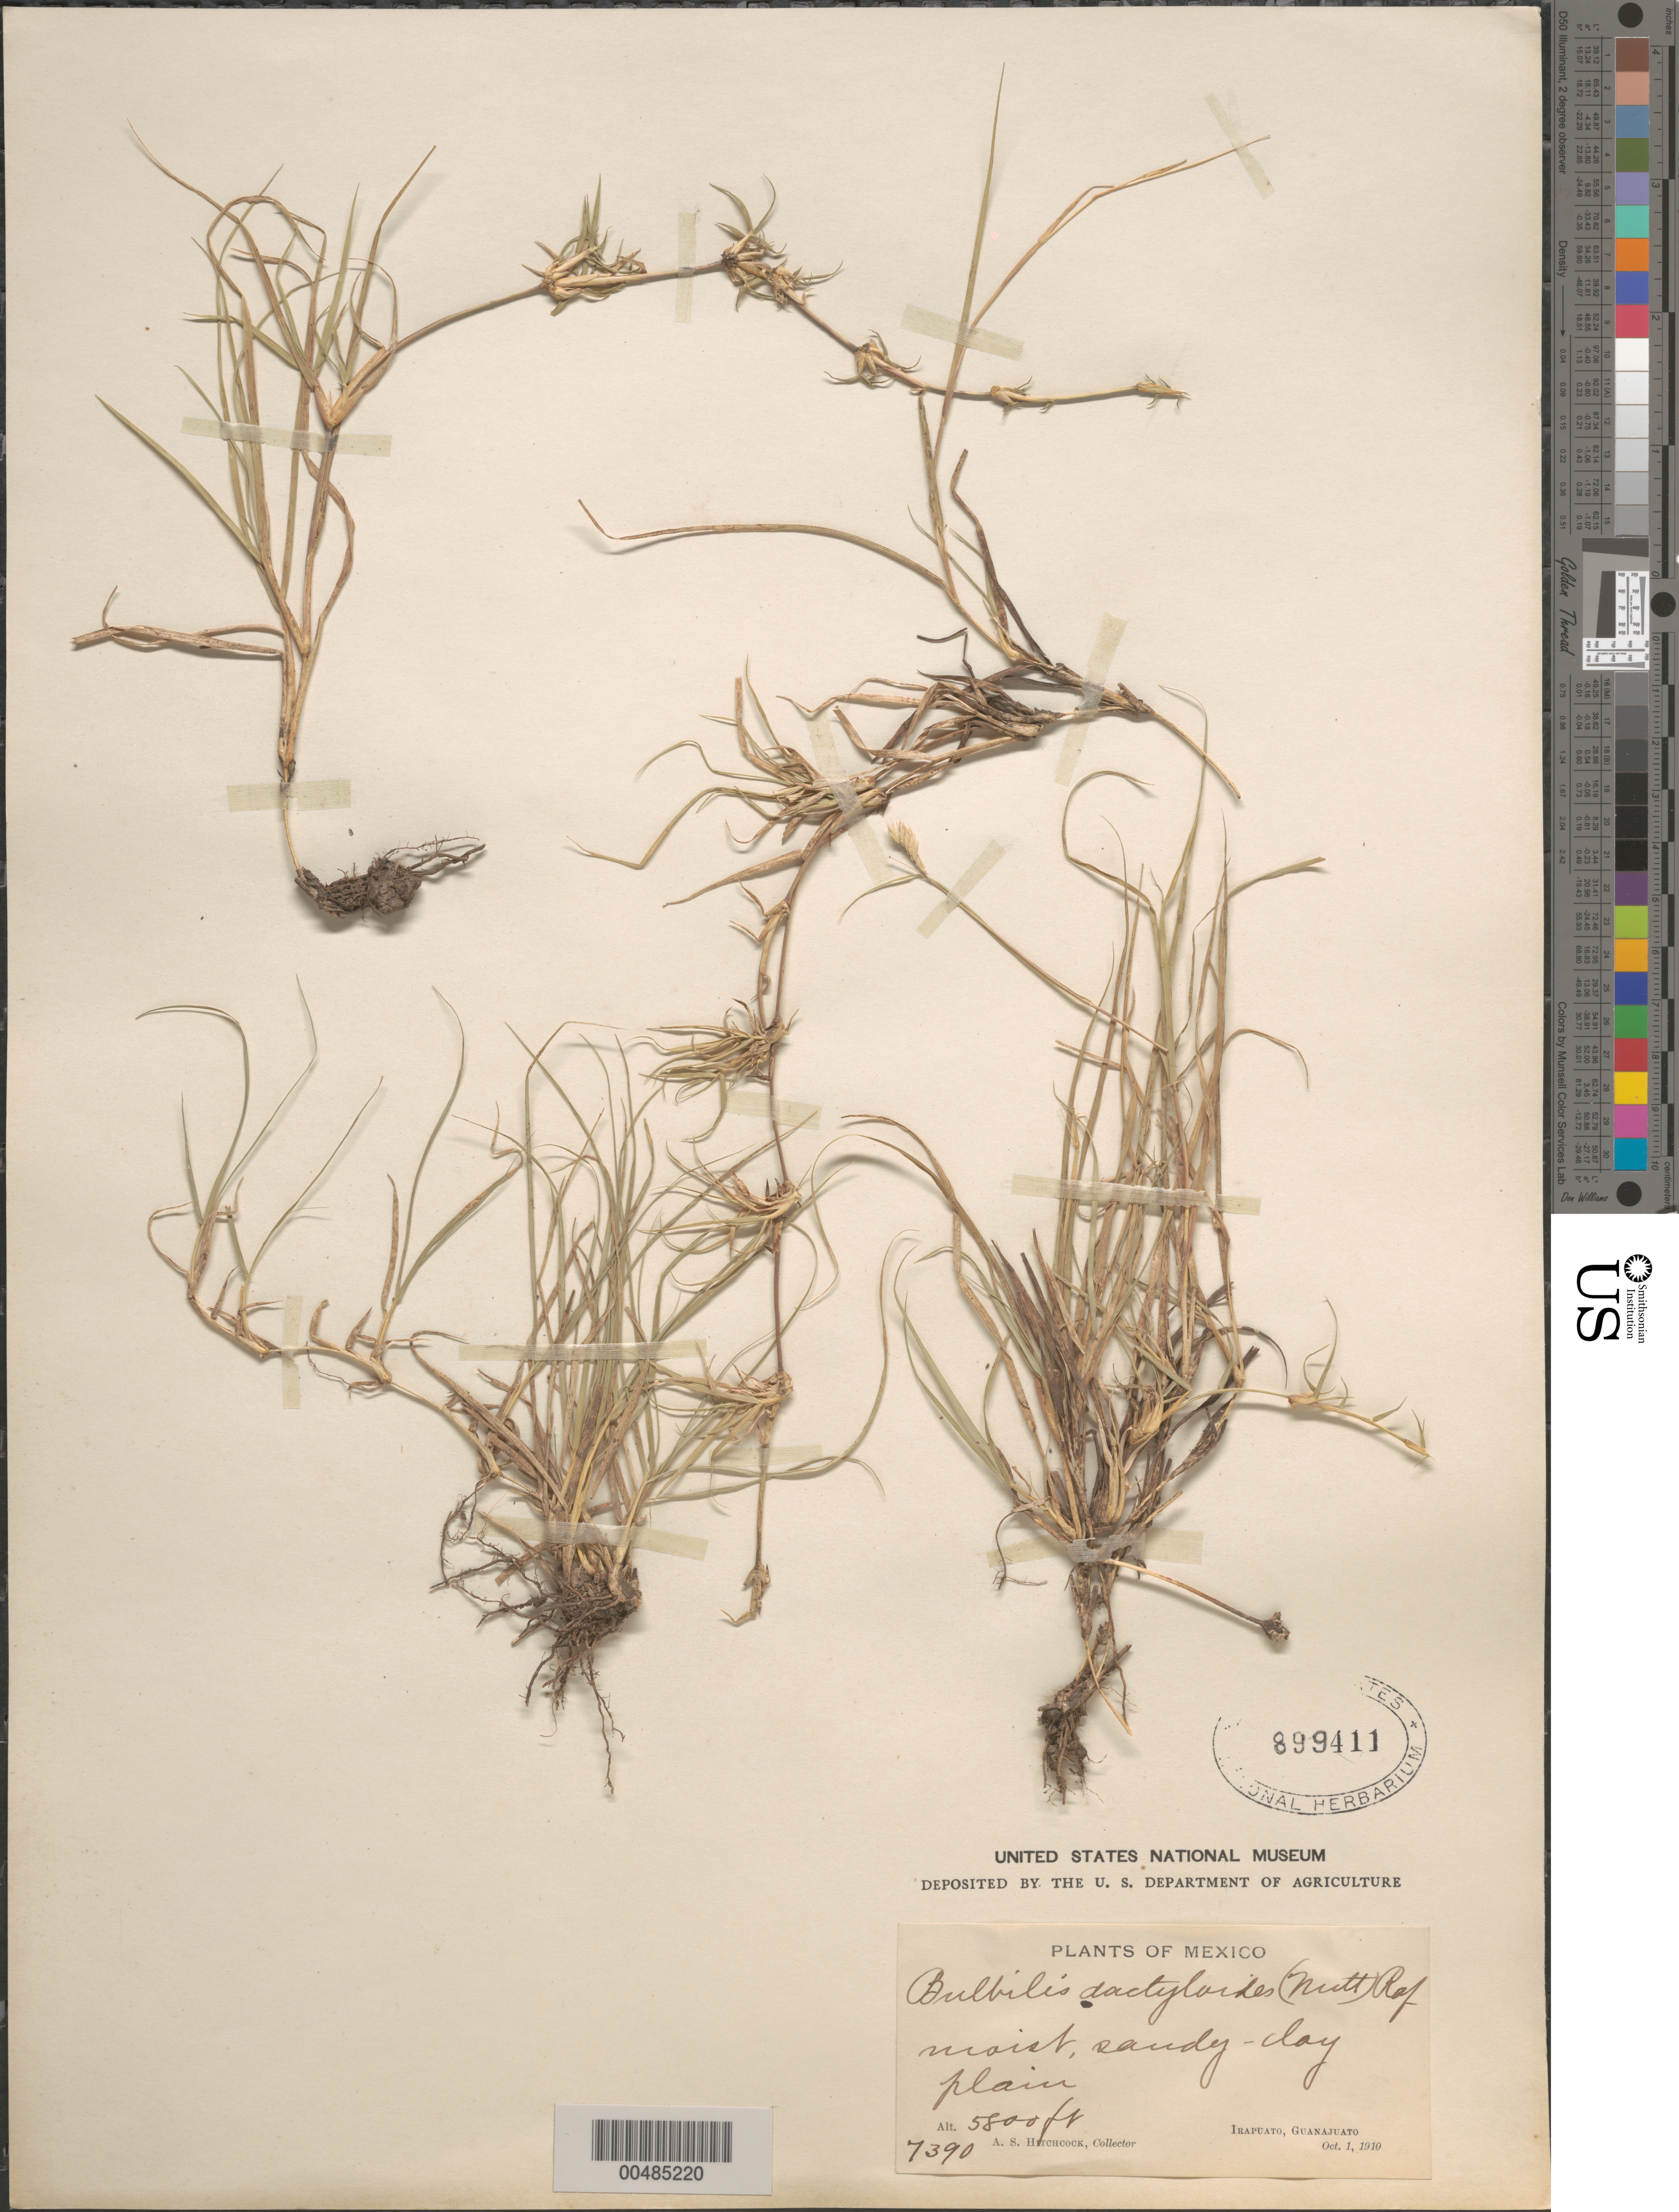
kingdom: Plantae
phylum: Tracheophyta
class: Liliopsida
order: Poales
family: Poaceae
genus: Buchloe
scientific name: Buchloe dactyloides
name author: (Nutt.) Engelm.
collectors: A. S. Hitchcock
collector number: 7390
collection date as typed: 1 Oct 1910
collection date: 1910-10-01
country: Mexico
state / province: Guanajuato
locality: Irapuato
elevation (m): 1768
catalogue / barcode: US 899411